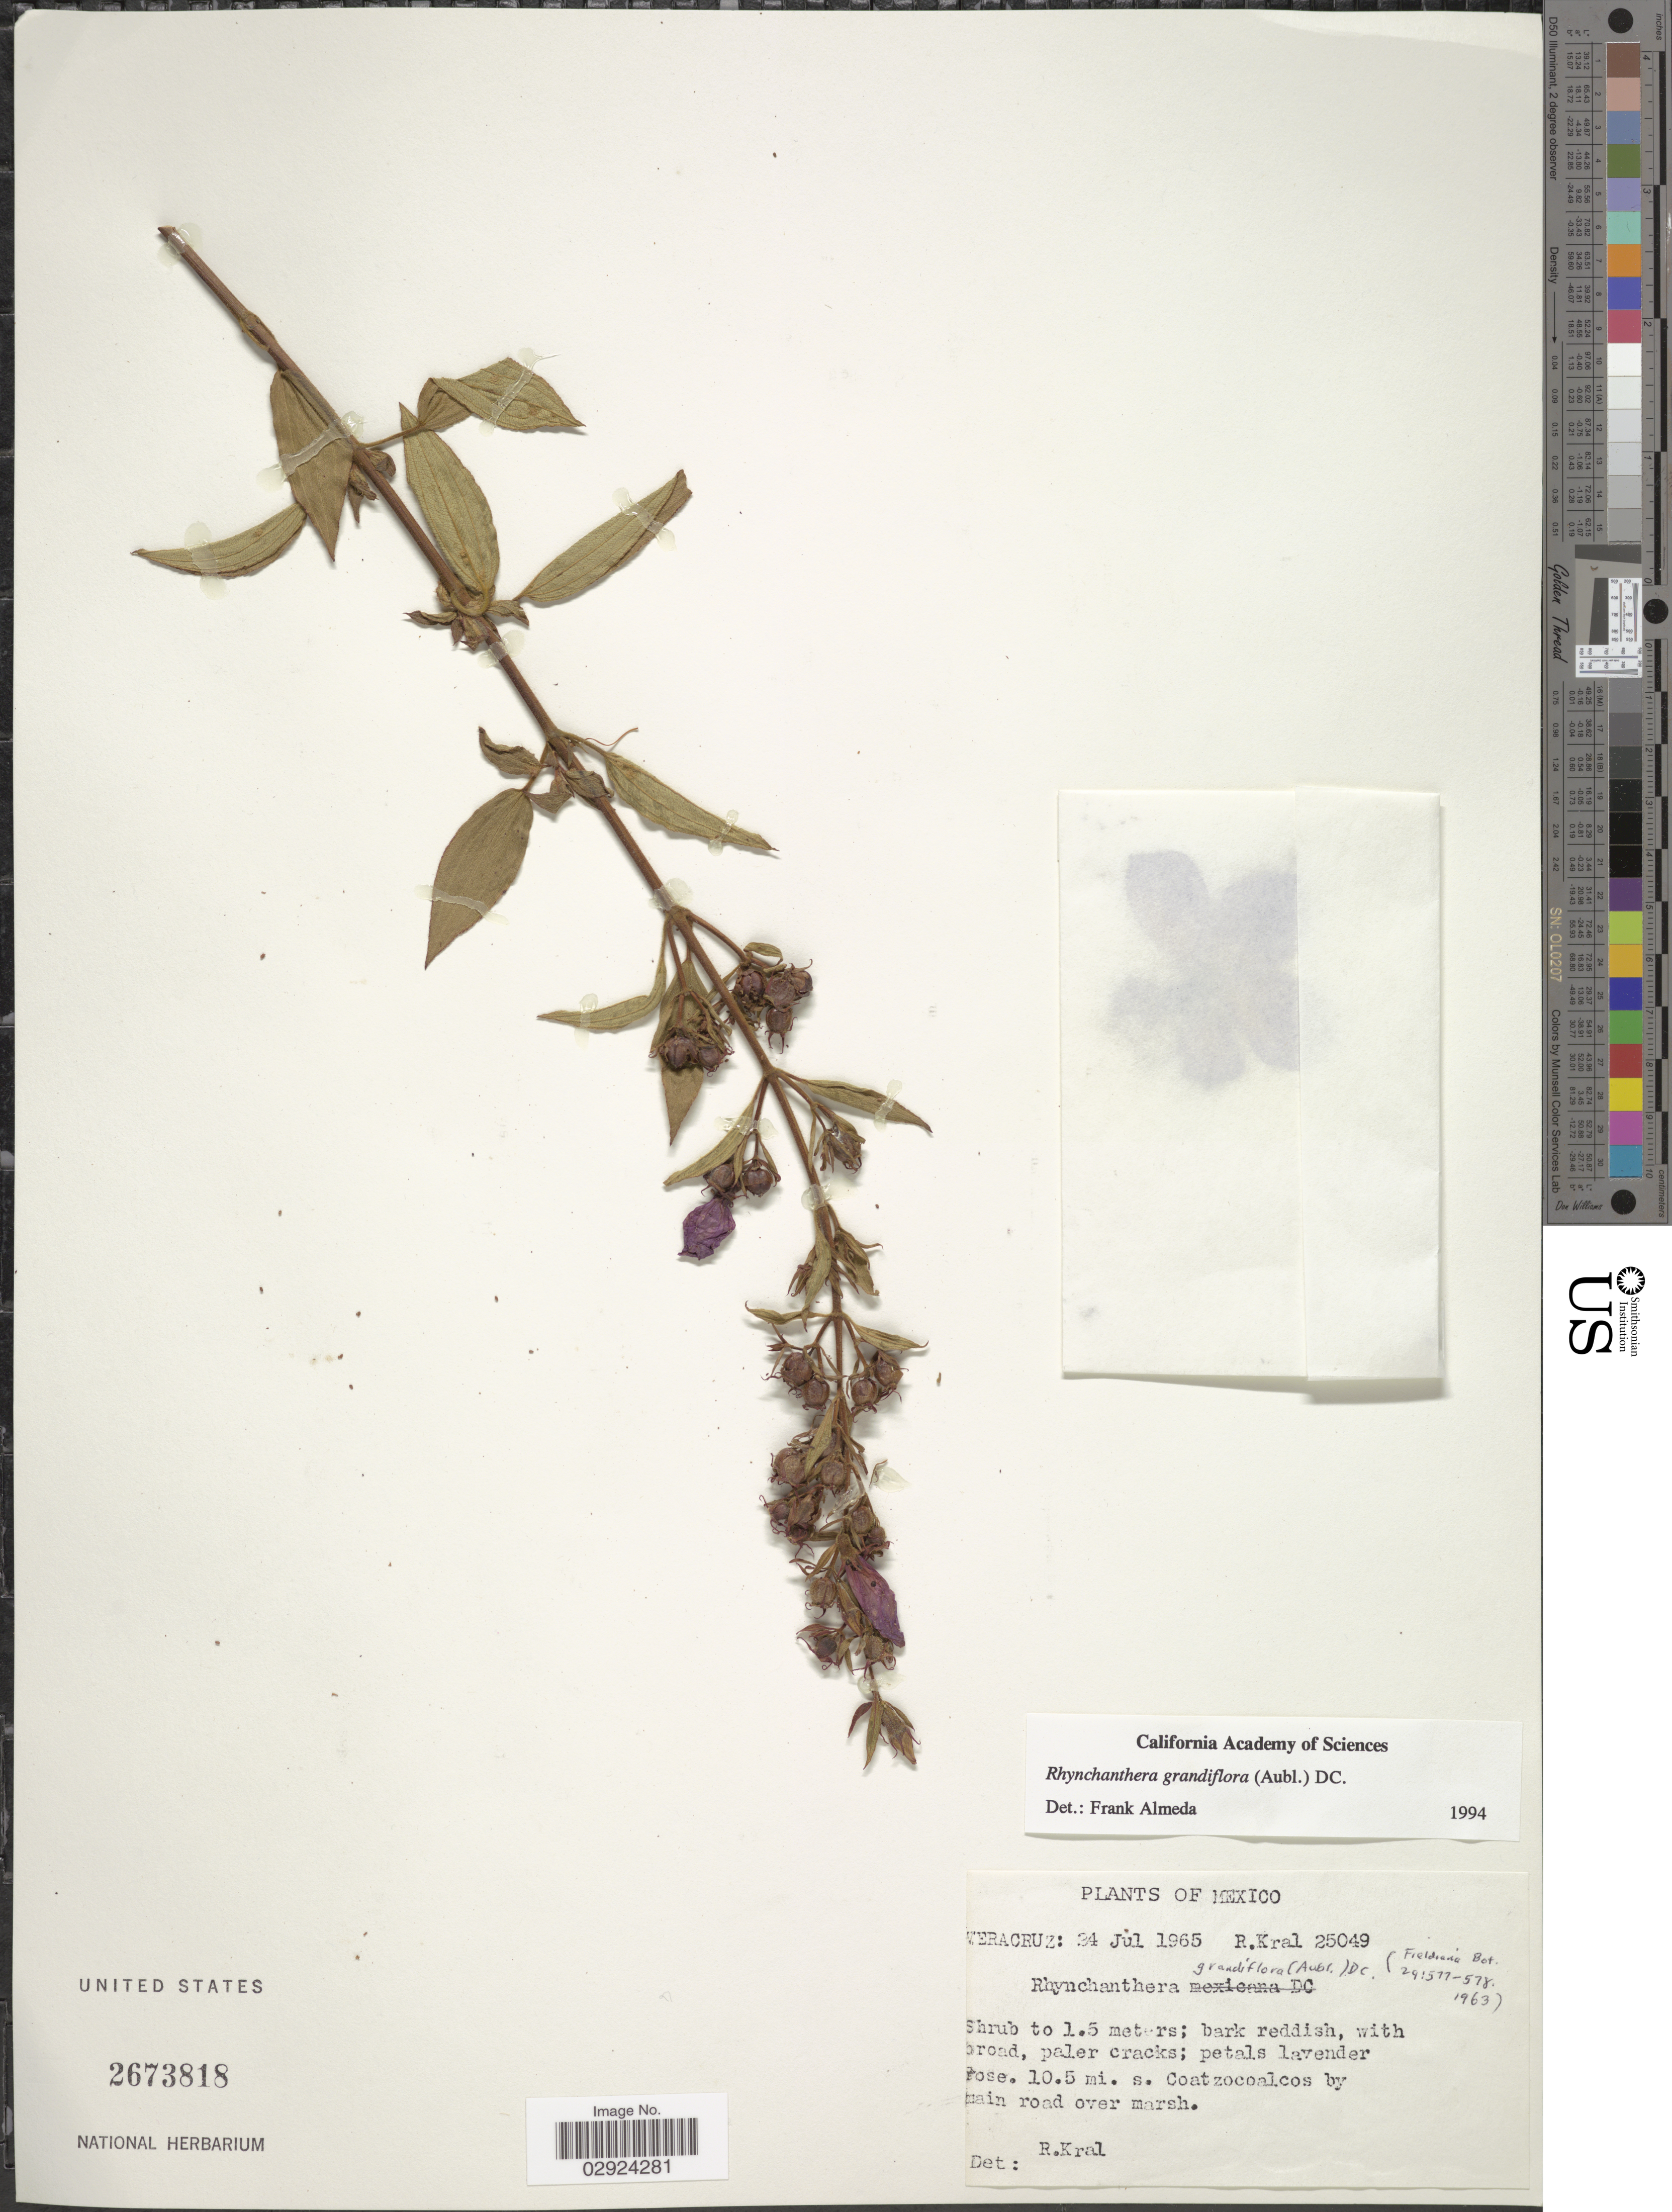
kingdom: Plantae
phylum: Tracheophyta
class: Magnoliopsida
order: Myrtales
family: Melastomataceae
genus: Rhynchanthera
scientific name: Rhynchanthera grandiflora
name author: (Aubl.) DC.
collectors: R. Kral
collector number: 25049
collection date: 1965-07-24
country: Mexico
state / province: Veracruz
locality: Veracruz, 10.5 mi. s. Coatzocoalcos by main road over marsh.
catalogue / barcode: US 2673818